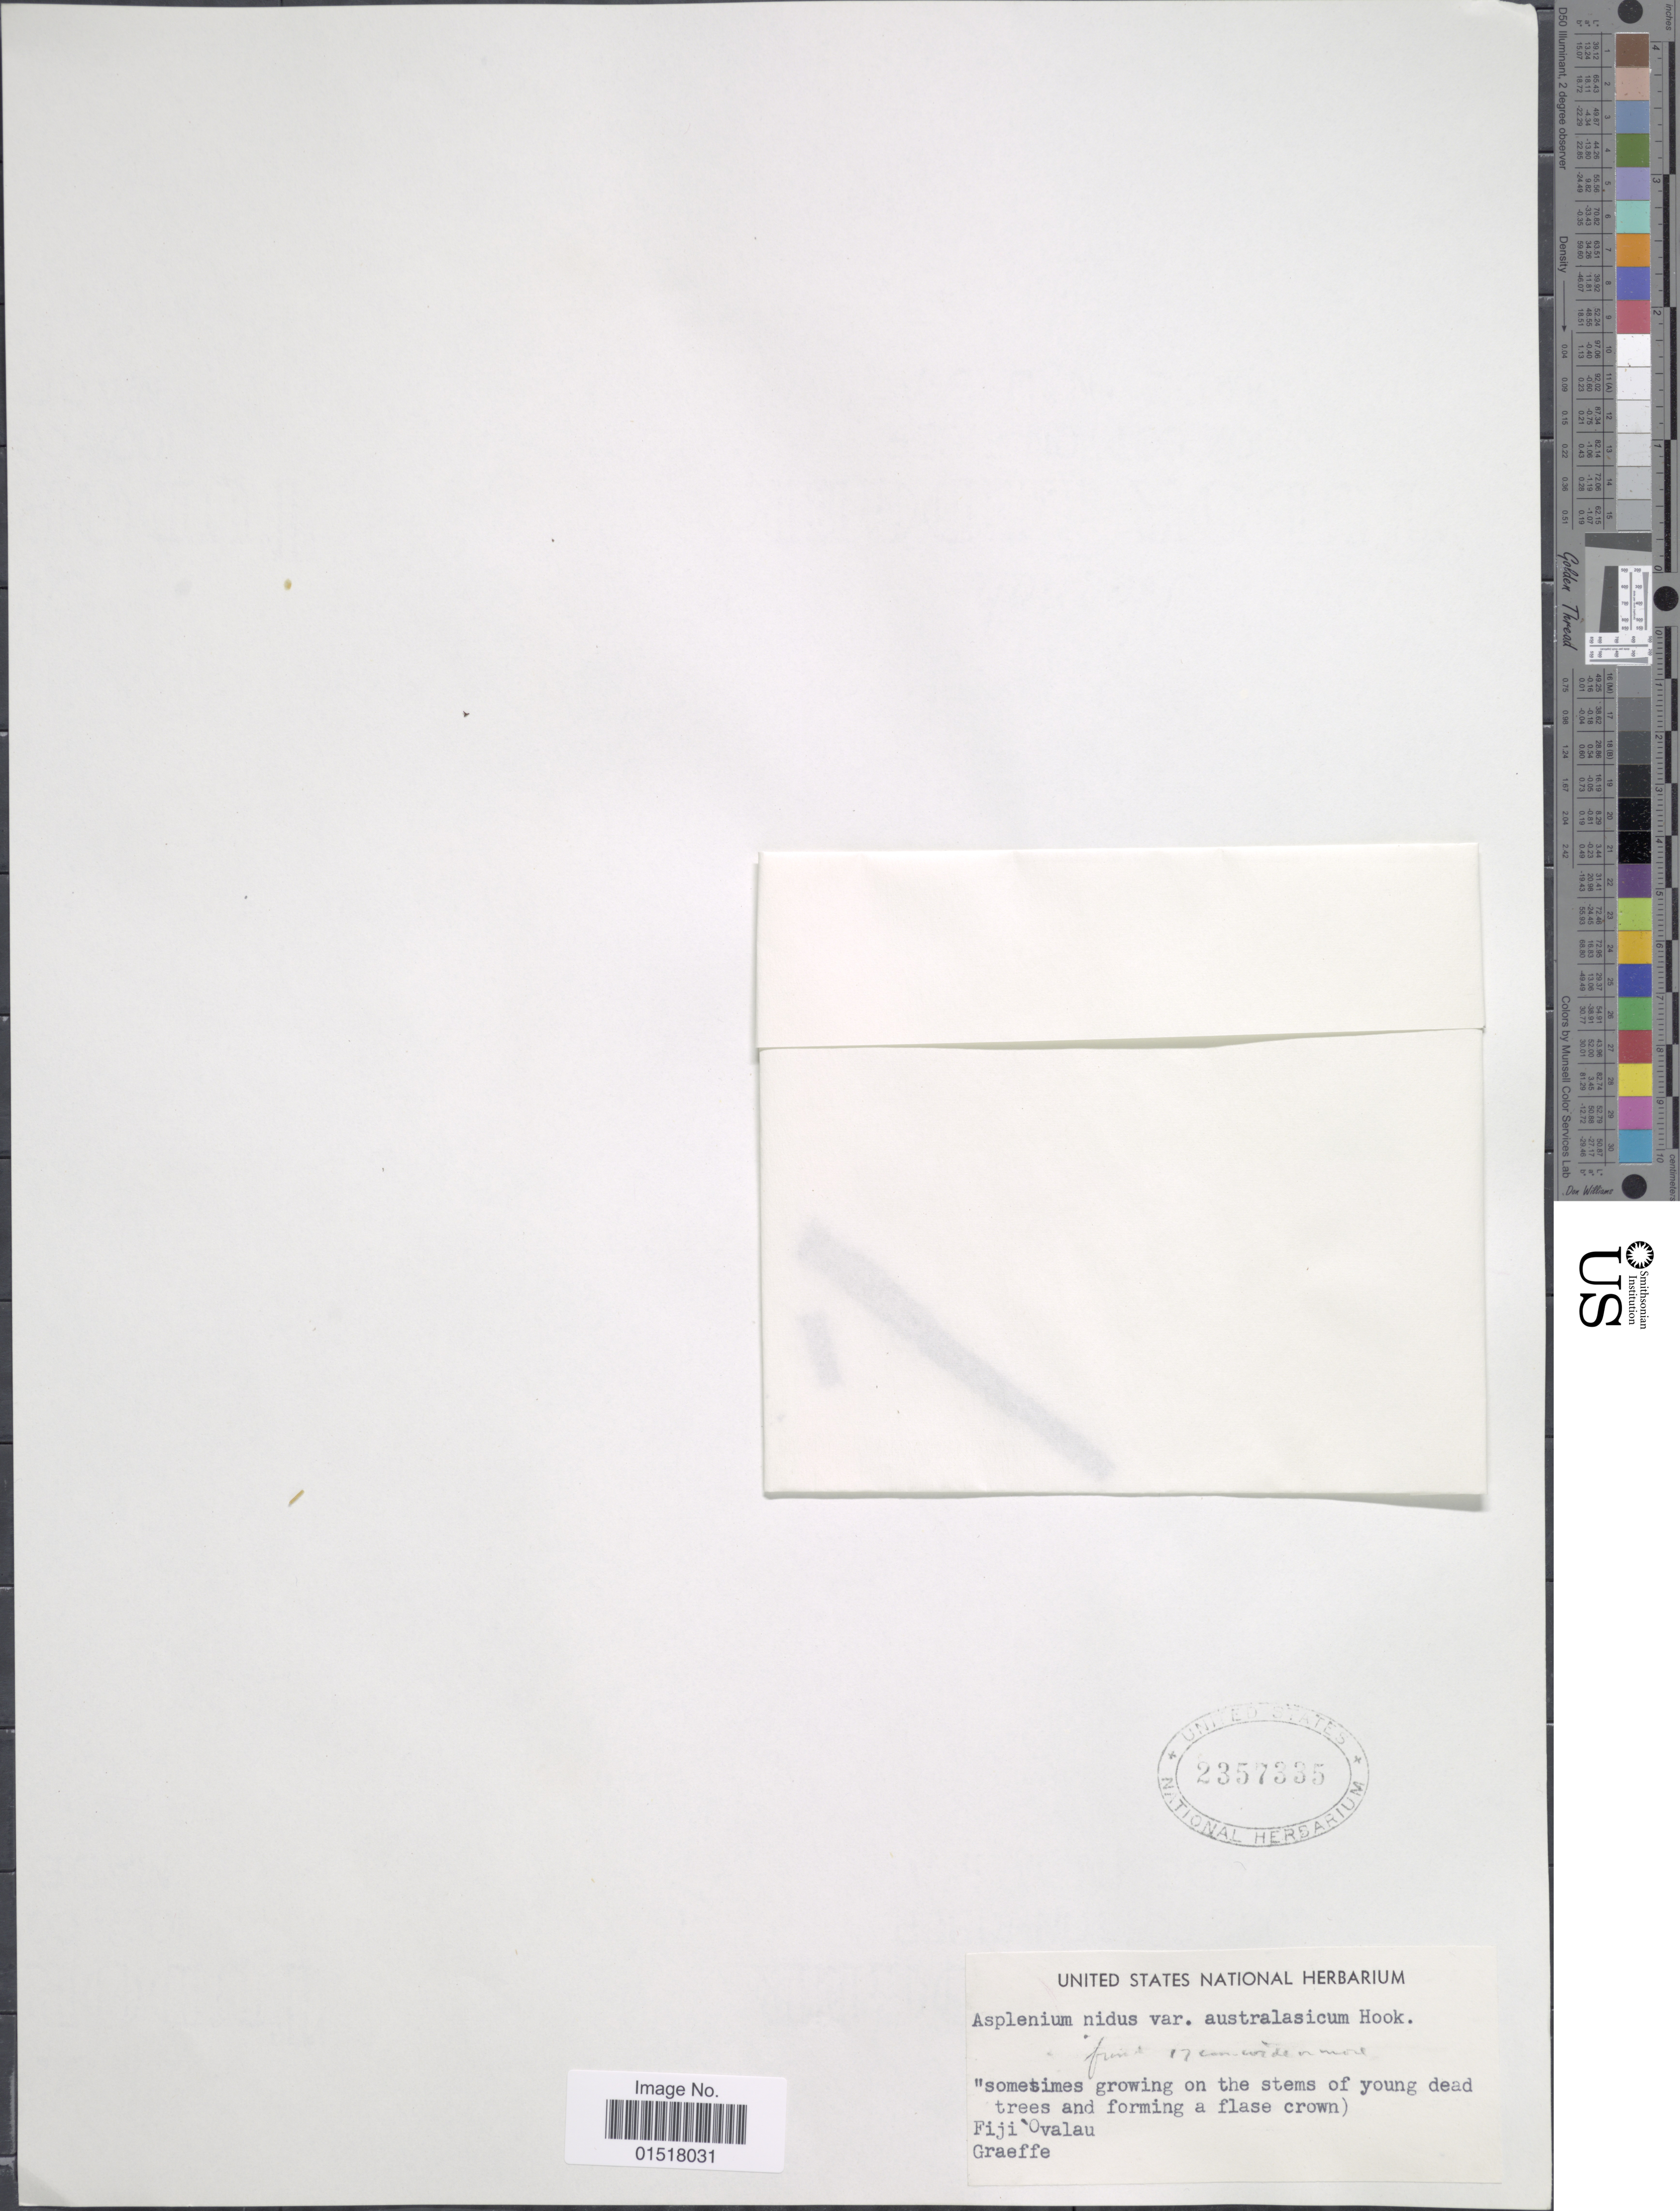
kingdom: Plantae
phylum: Tracheophyta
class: Polypodiopsida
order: Polypodiales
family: Aspleniaceae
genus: Asplenium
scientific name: Asplenium nidus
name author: L.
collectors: Graeffe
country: Fiji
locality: Ovalau.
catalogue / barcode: US 2357335